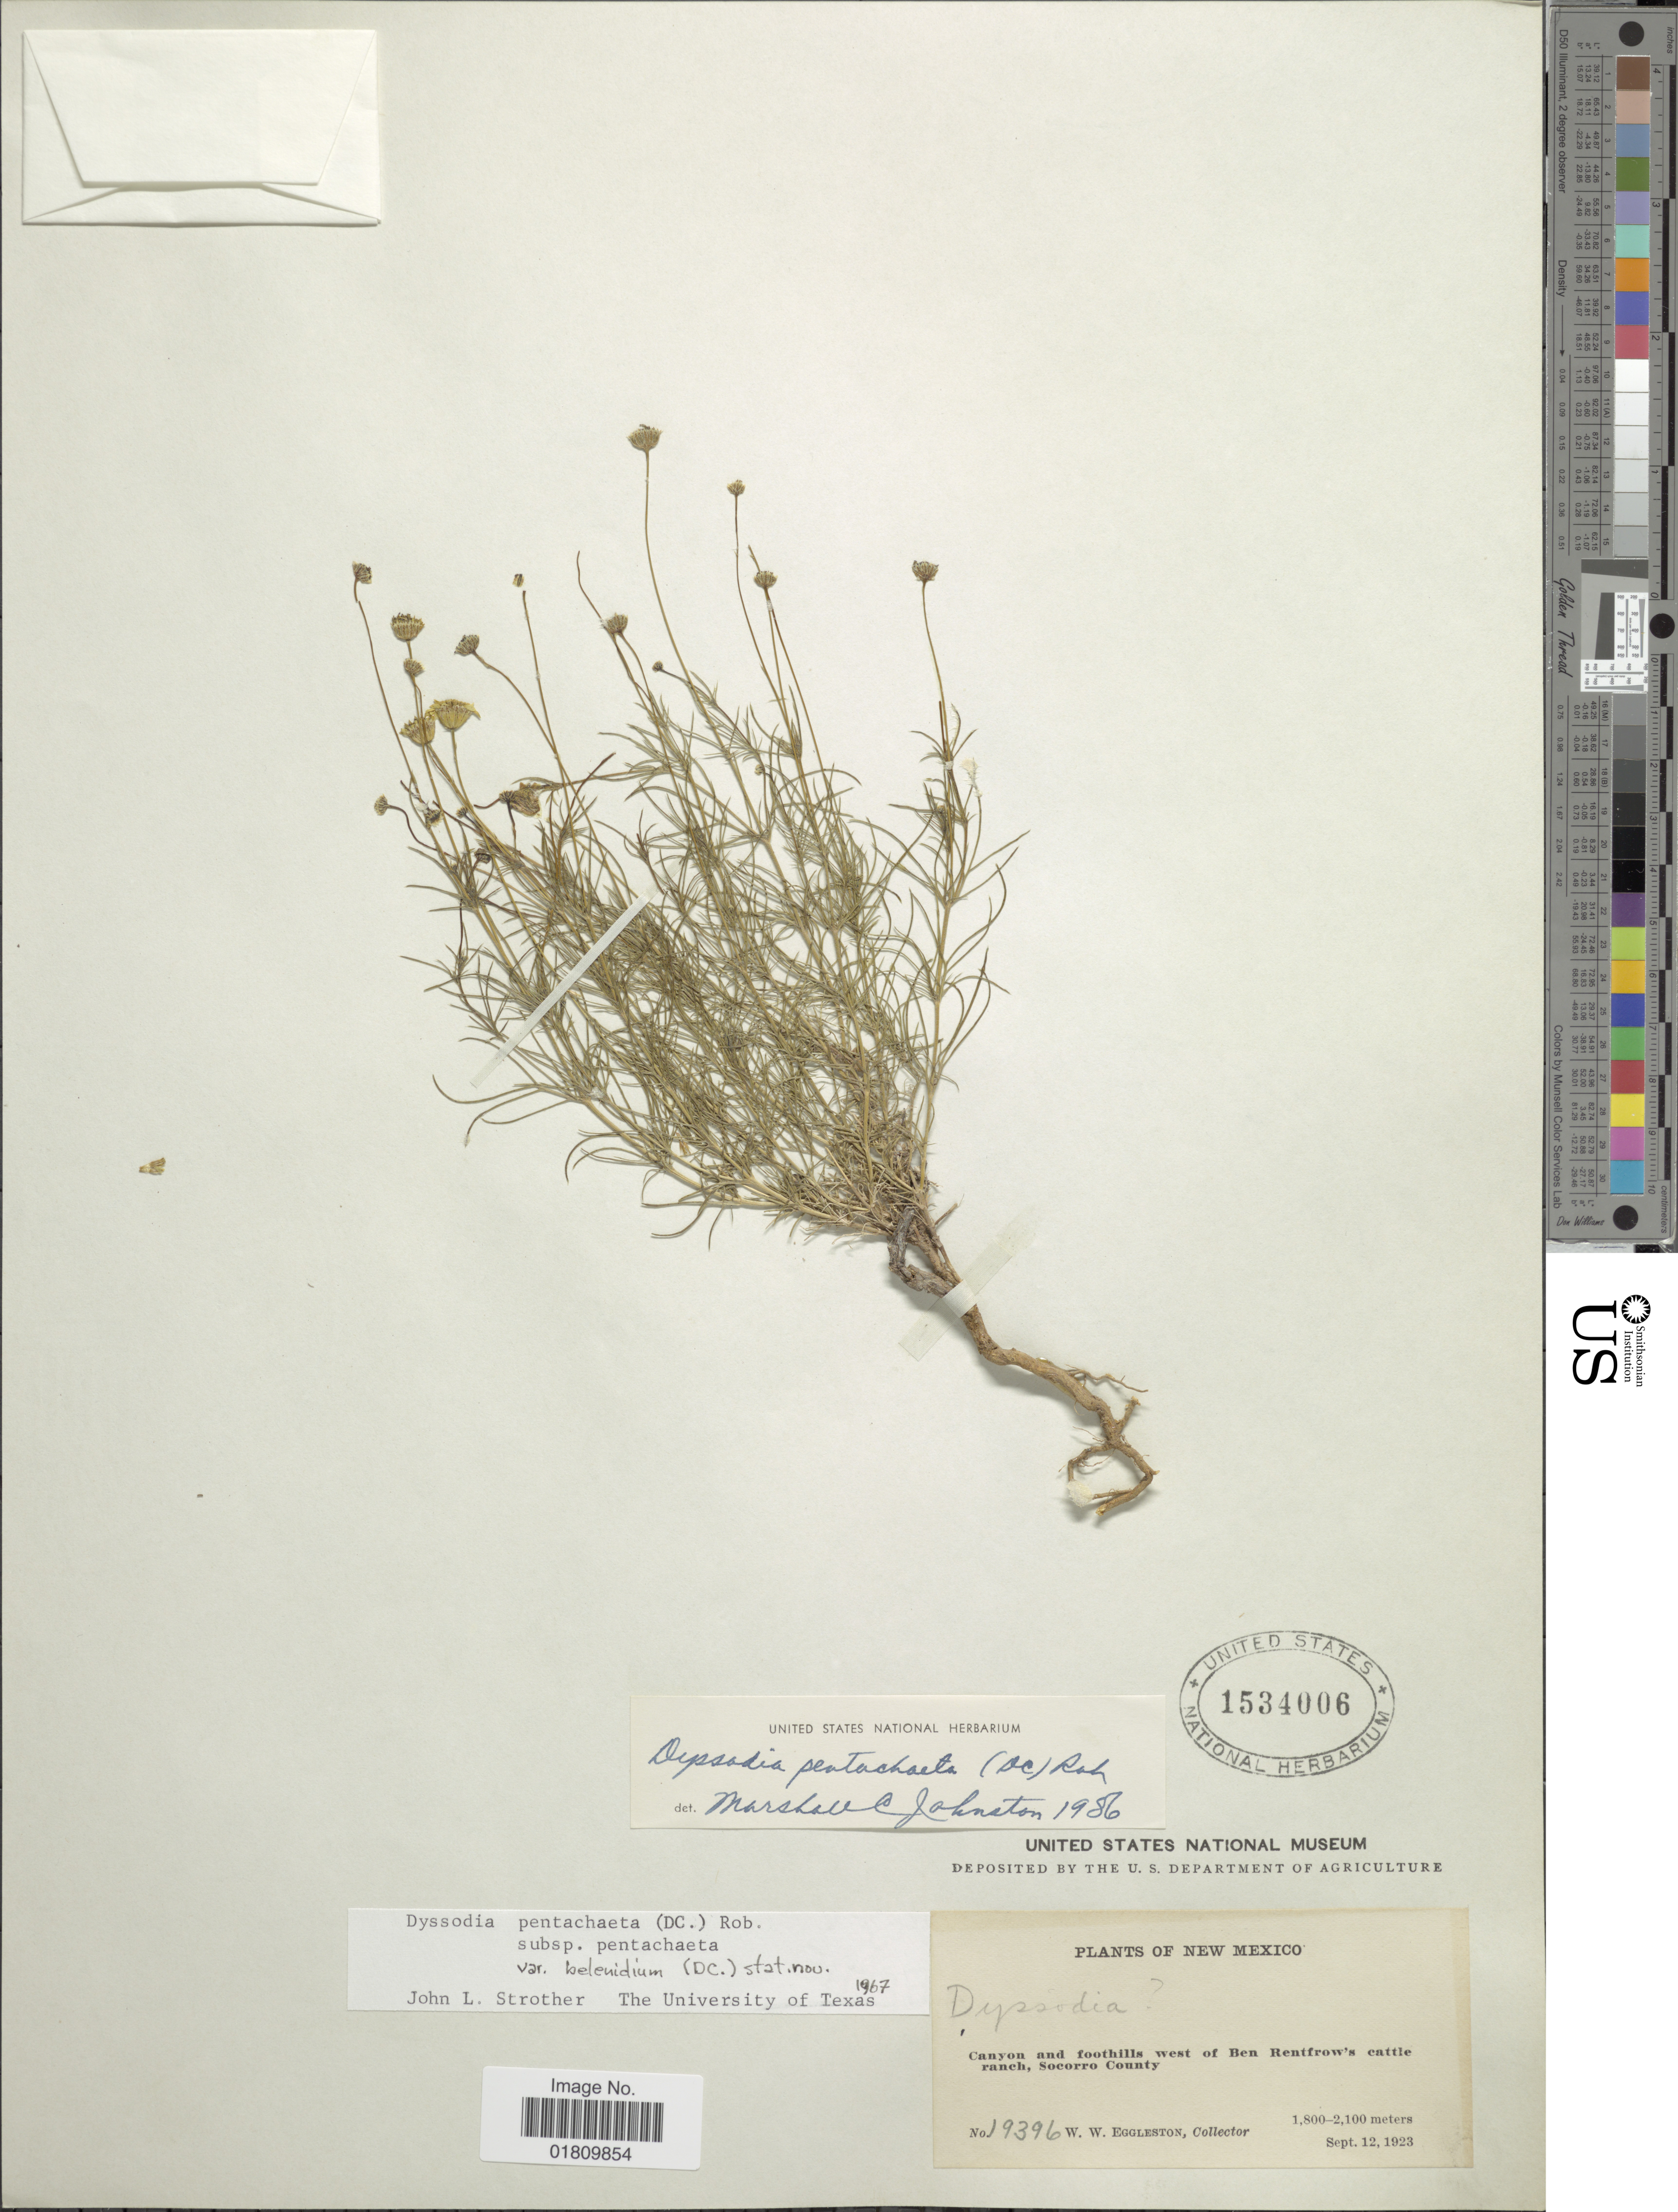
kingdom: Plantae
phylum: Tracheophyta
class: Magnoliopsida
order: Asterales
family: Asteraceae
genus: Thymophylla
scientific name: Thymophylla pentachaeta var. belenidium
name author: (DC.) Strother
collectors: W. W. Eggleston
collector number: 19396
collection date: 1923-09-12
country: United States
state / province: New Mexico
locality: Canyon and foothills west of Ben Rentfrow's cattle ranch, Socorro County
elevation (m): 1800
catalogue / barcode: US 1534006